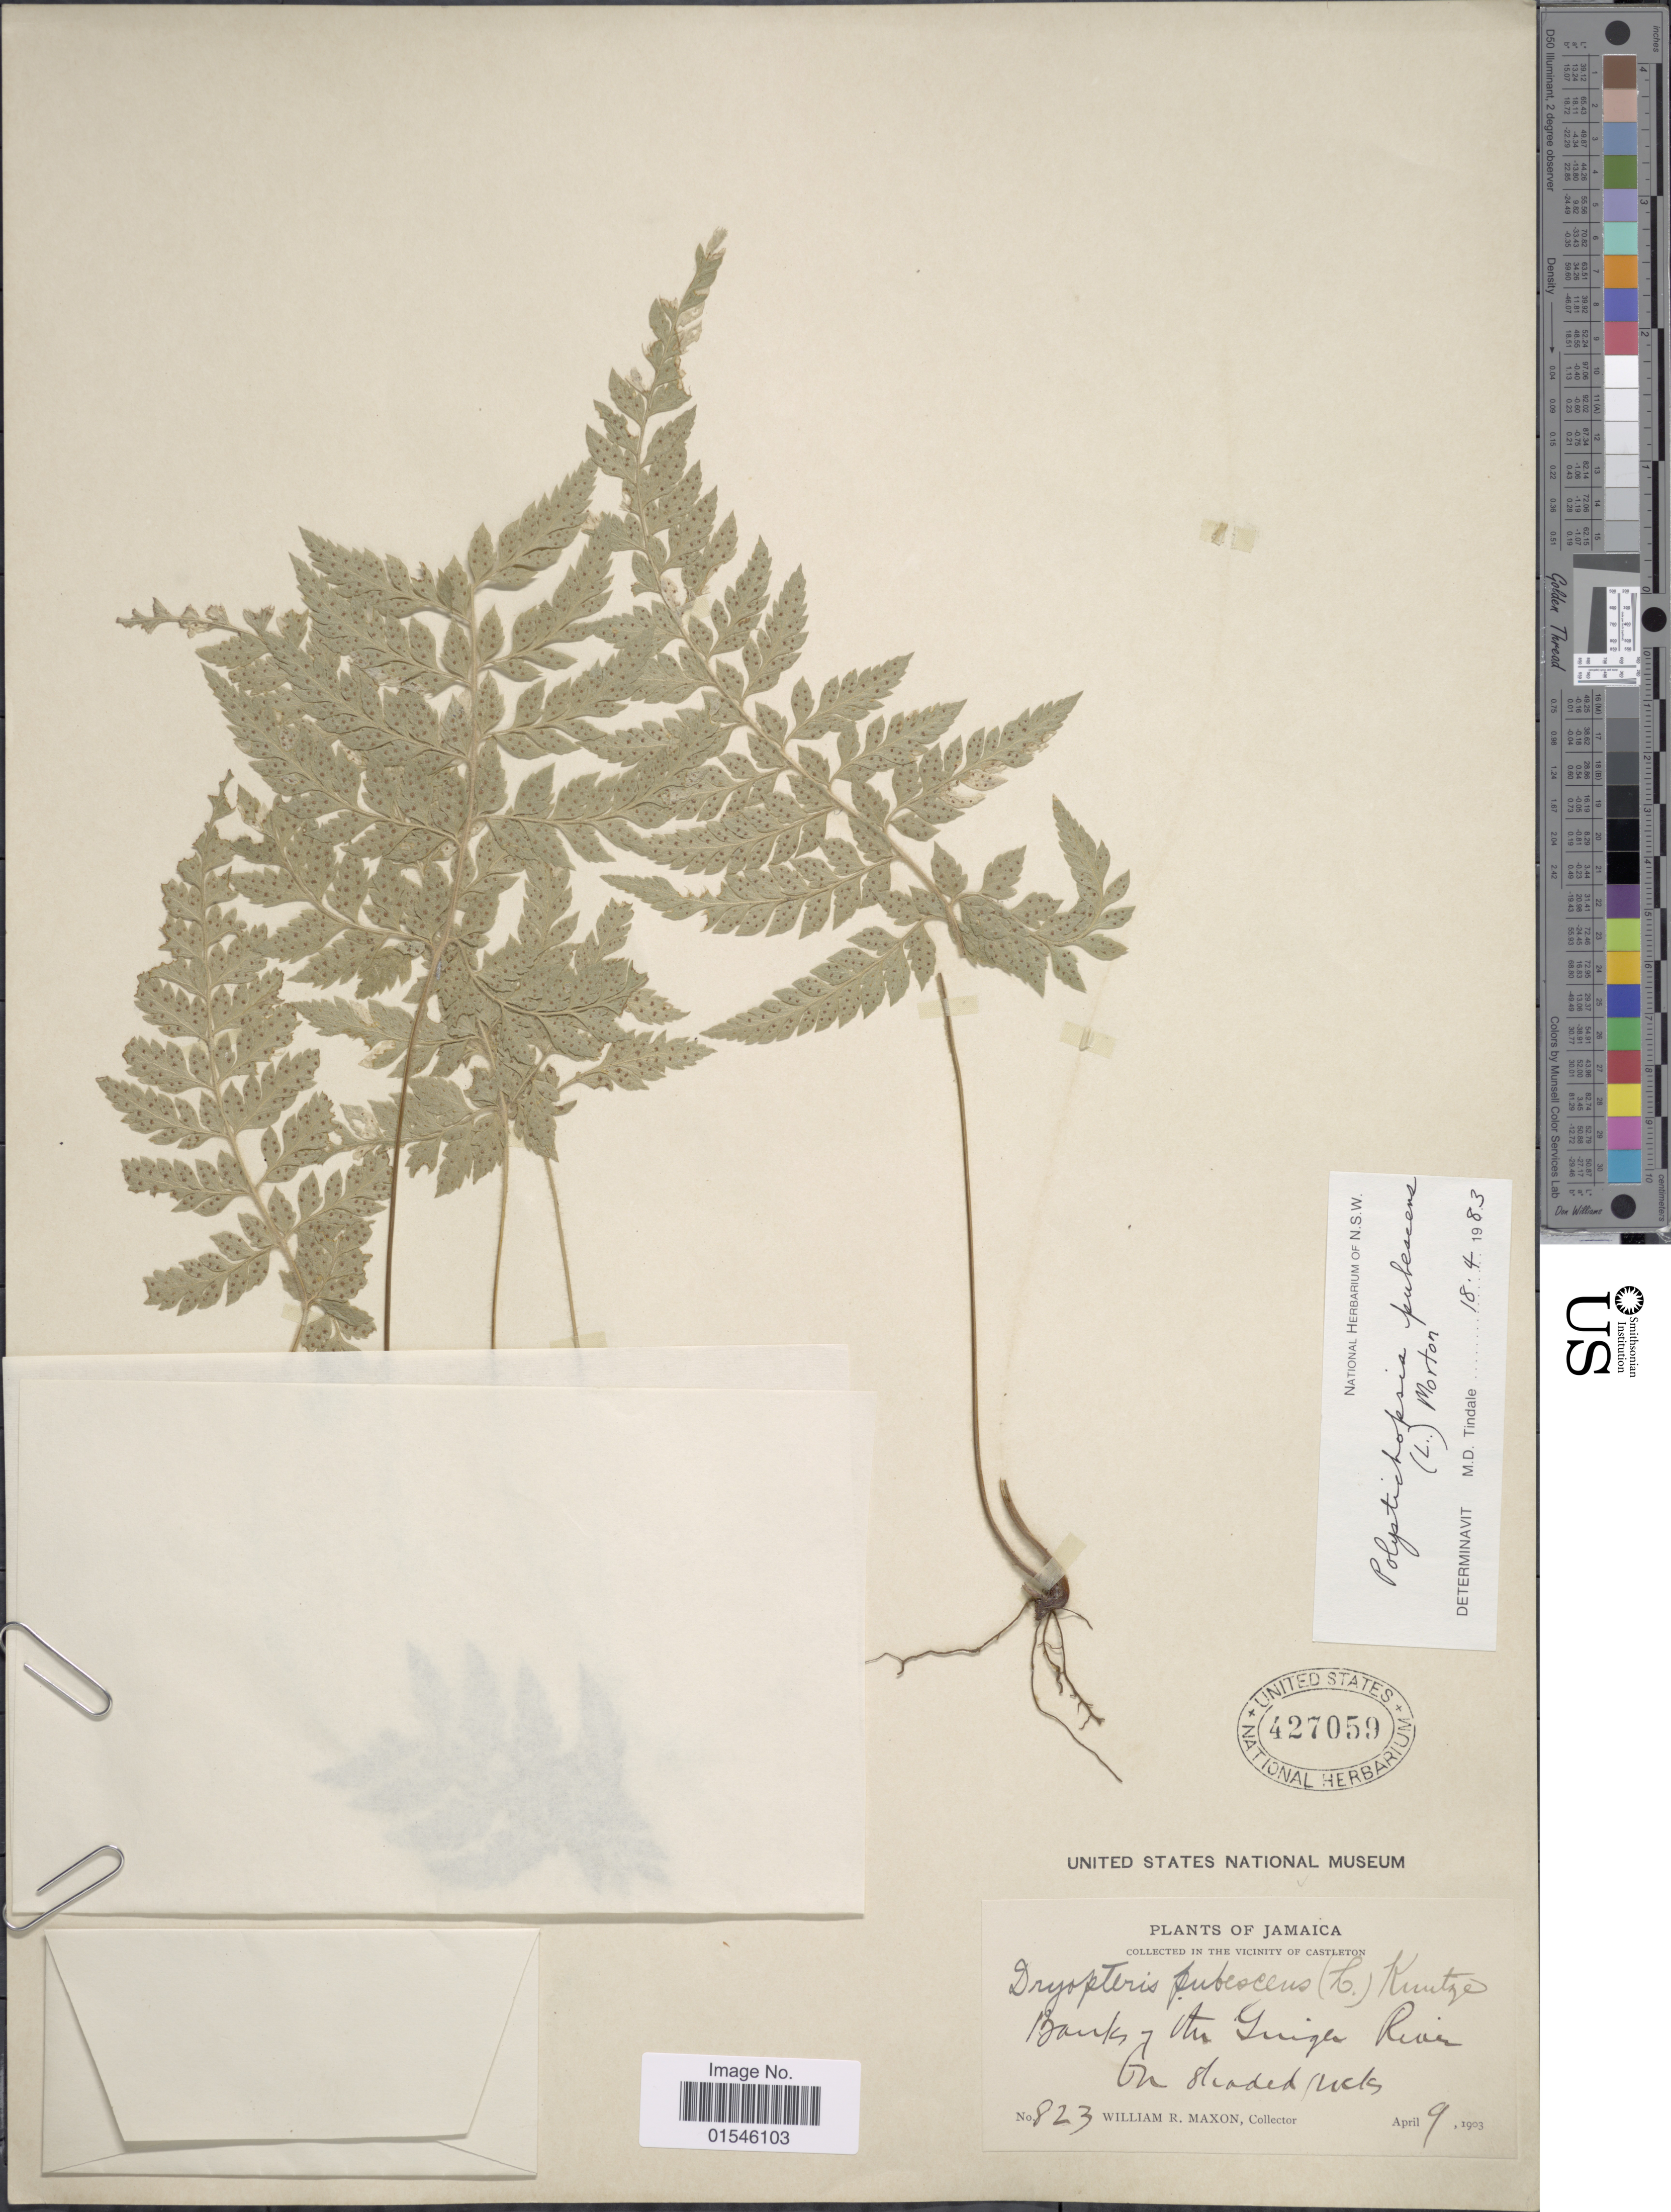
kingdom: Plantae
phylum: Tracheophyta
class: Polypodiopsida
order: Polypodiales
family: Dryopteridaceae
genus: Polystichopsis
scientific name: Polystichopsis pubescens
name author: (L.) C.V. Morton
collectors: W. R. Maxon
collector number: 823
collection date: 1903-04-09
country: Jamaica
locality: In the vicinity of Castleton. Banks of the Ginger River.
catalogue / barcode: US 427059